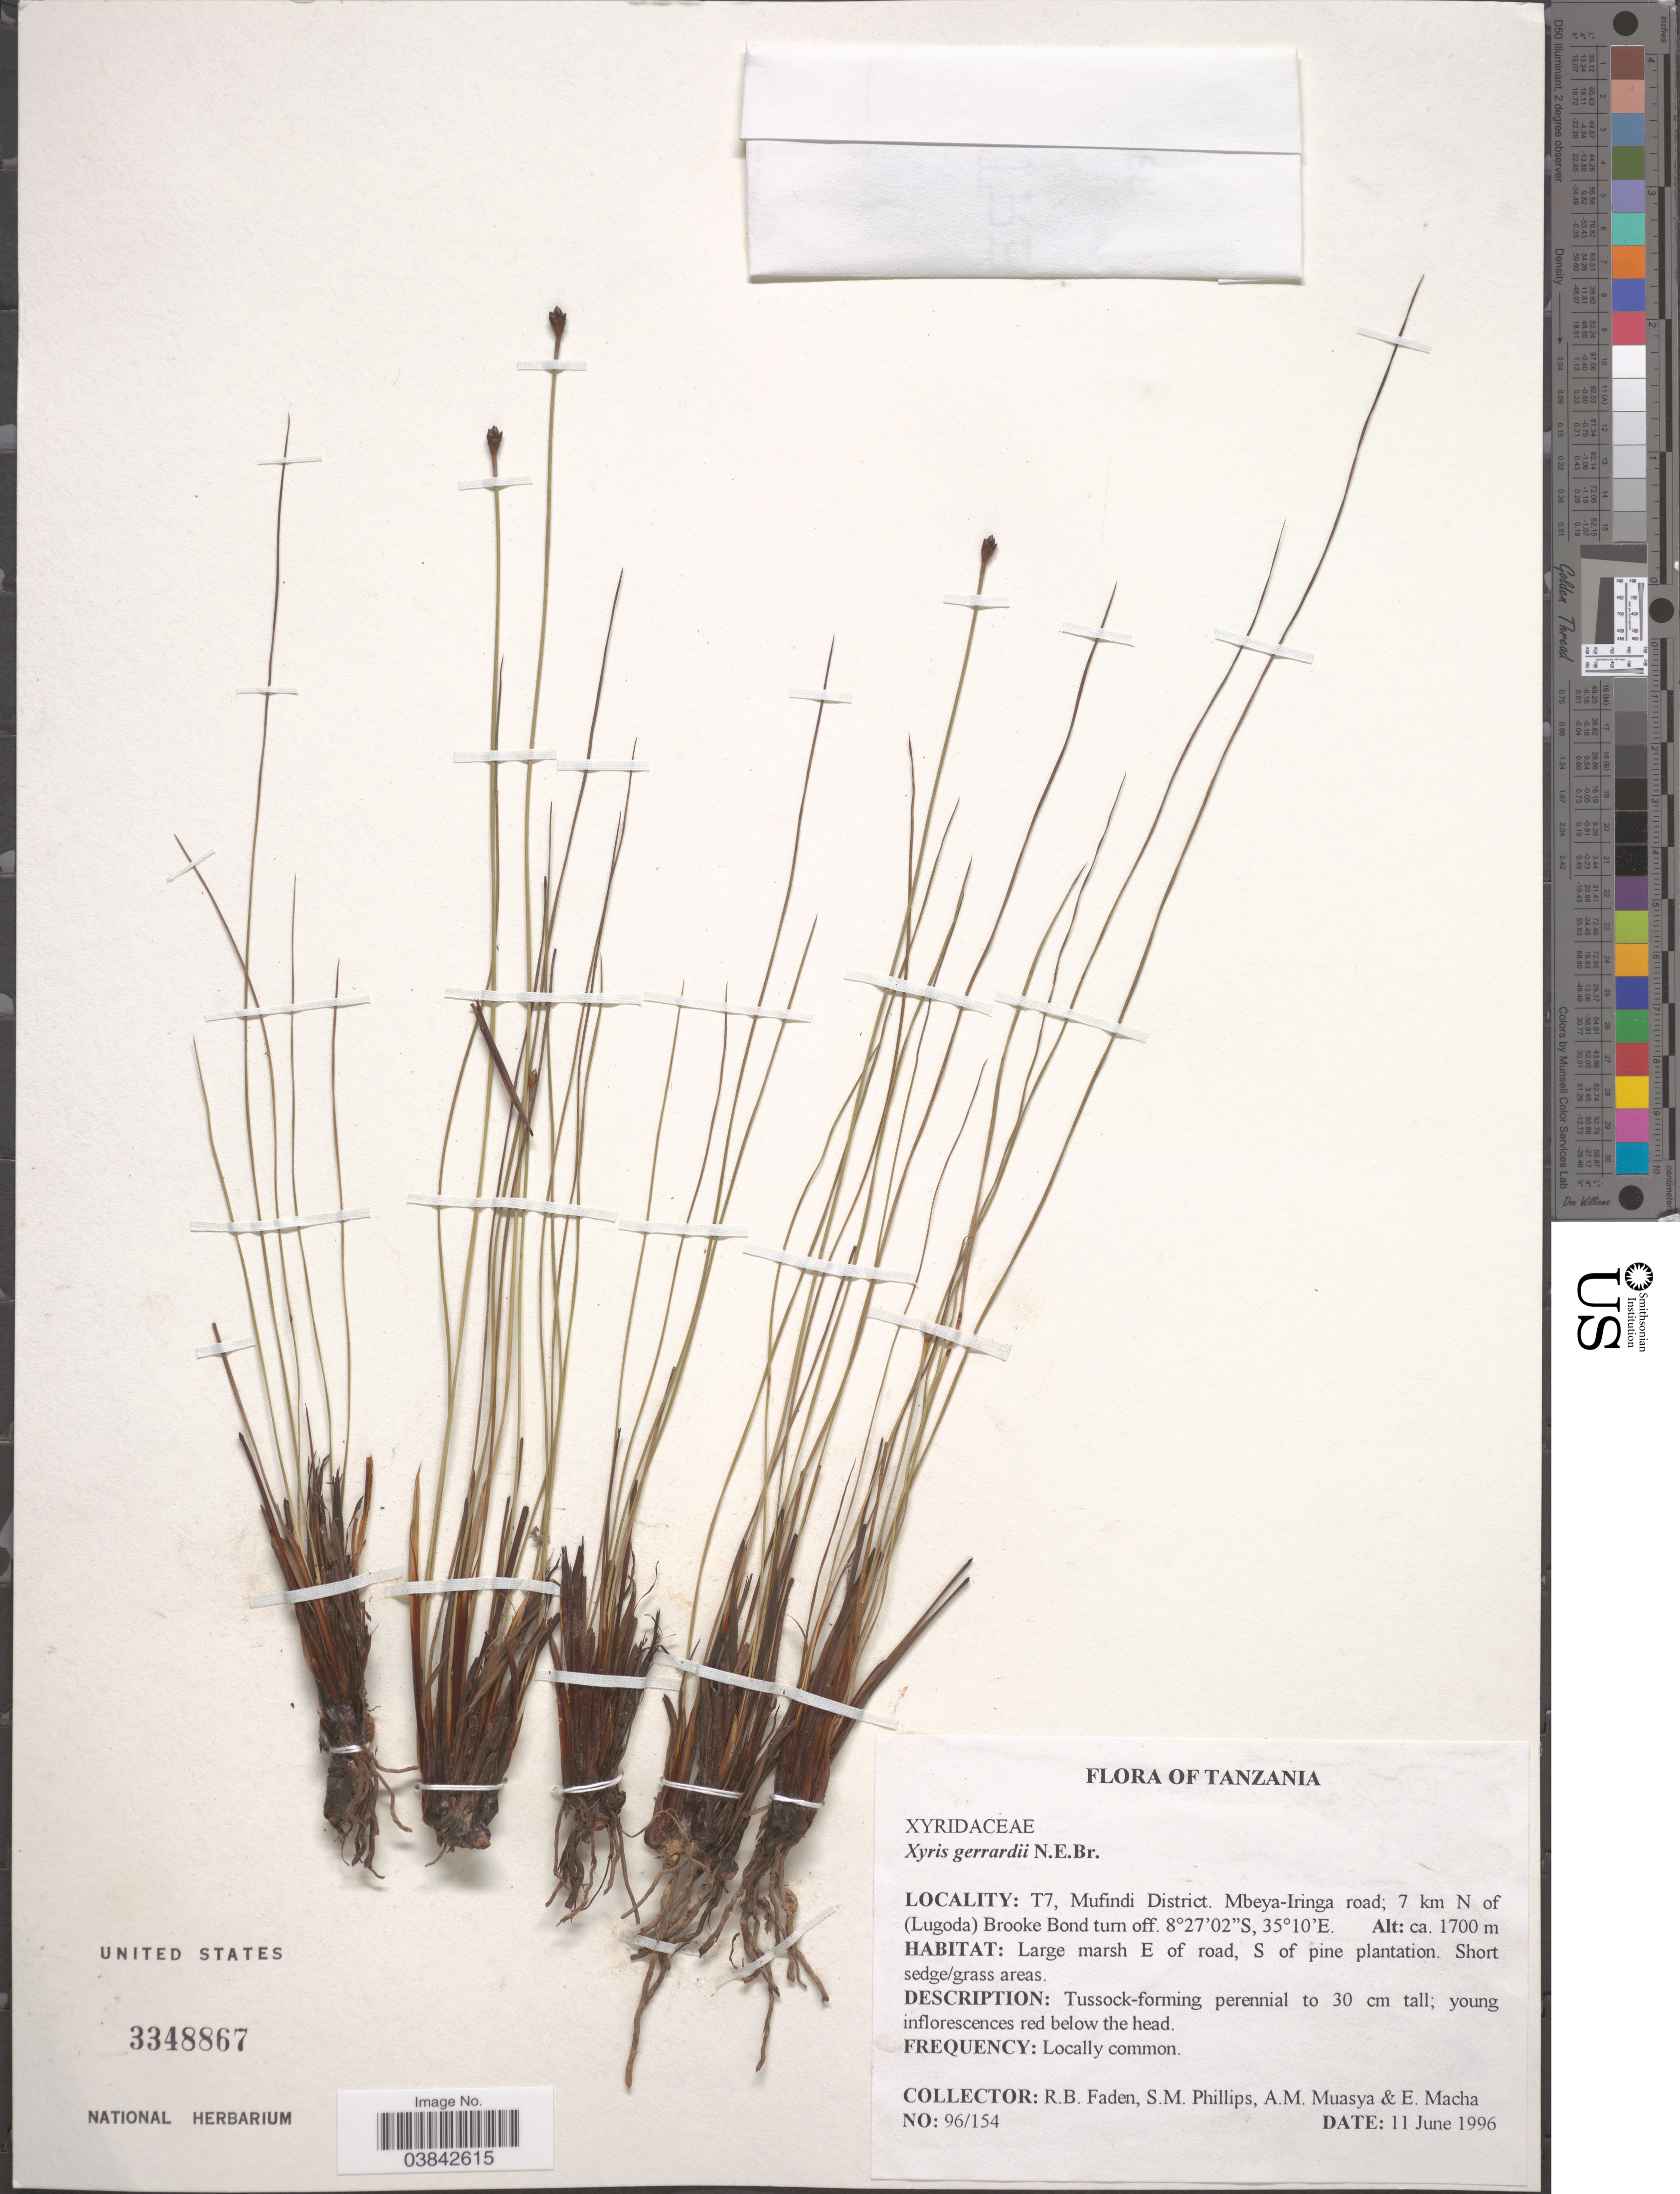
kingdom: Plantae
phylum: Tracheophyta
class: Liliopsida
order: Poales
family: Xyridaceae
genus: Xyris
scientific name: Xyris gerrardii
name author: N.E. Br.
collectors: R. B. Faden, S. M. Phillips, A. Muasya & E. Macha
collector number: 96/154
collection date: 1996-06-11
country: Tanzania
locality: T7, Mufindi District. Mbeya-Iringa road; 7 km N of (Lugoda) Brooke Bond turn off. E of road, S of pine plantation.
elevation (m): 1700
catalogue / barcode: US 3348867